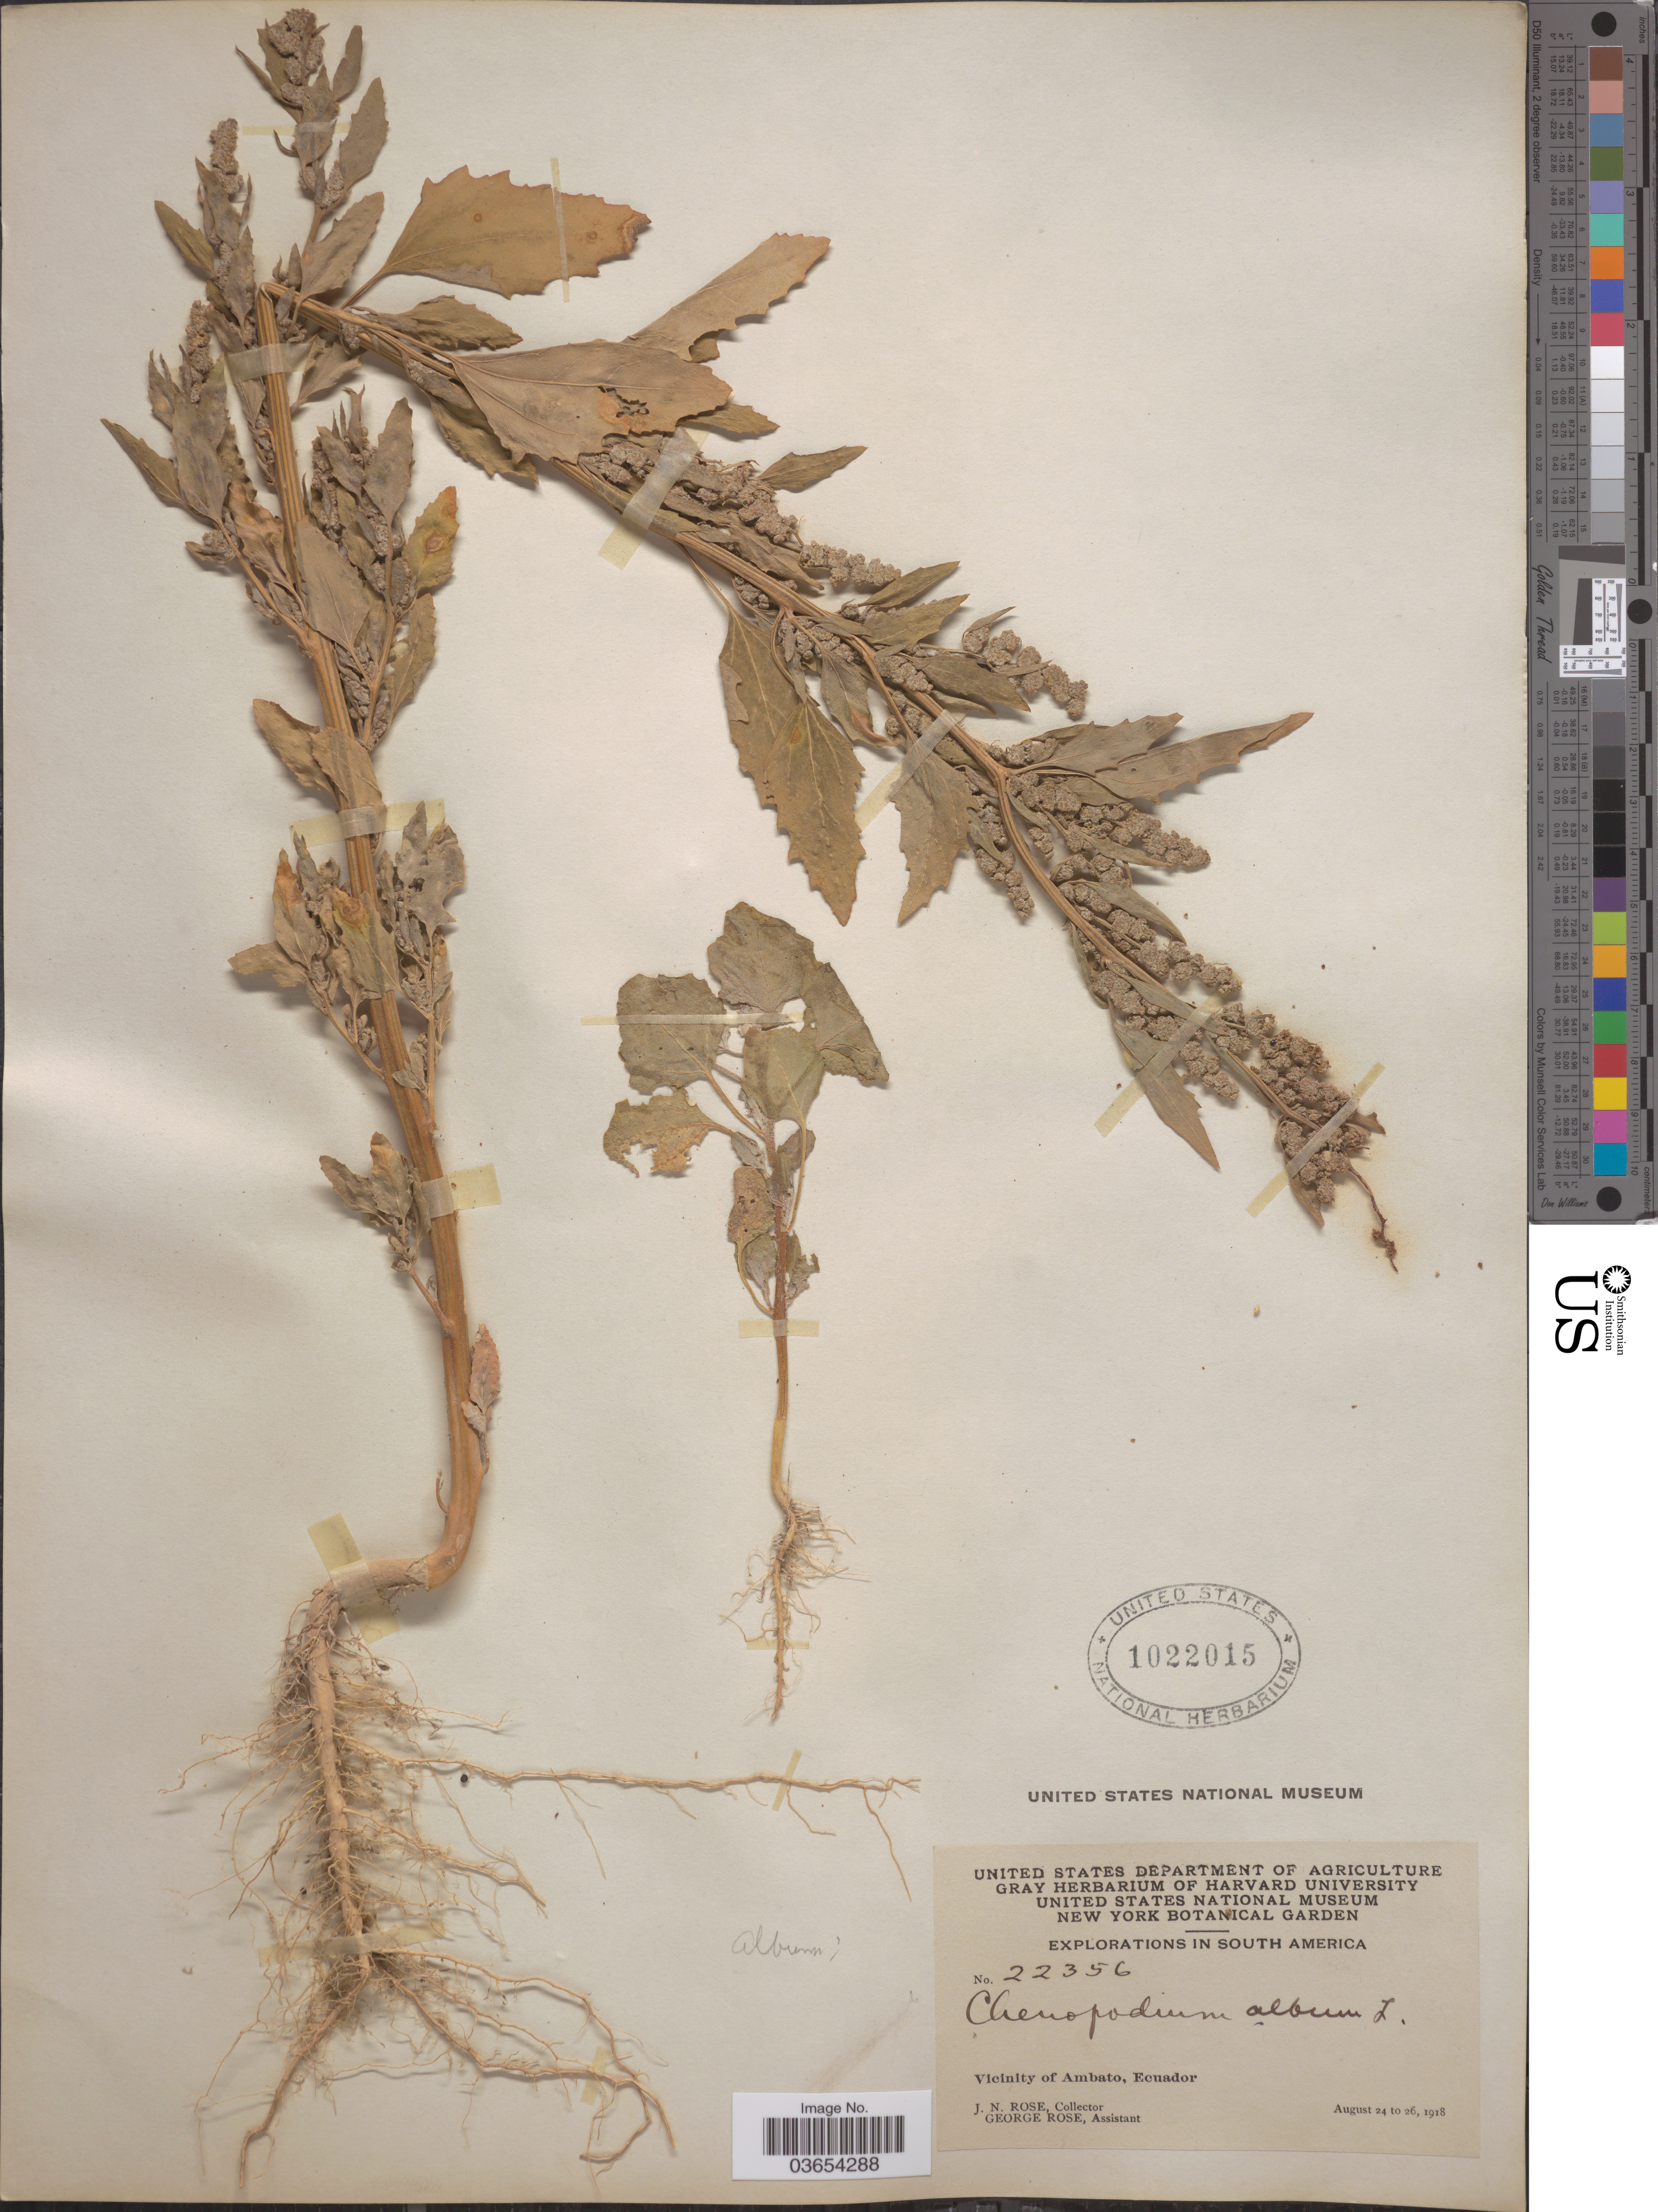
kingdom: Plantae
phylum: Tracheophyta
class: Magnoliopsida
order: Caryophyllales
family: Amaranthaceae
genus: Chenopodium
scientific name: Chenopodium album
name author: L.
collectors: J. N. Rose & G. Rose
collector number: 22356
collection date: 1918-08-24/1918-08-26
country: Ecuador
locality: Vicinity of Ambato.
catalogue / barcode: US 1022015